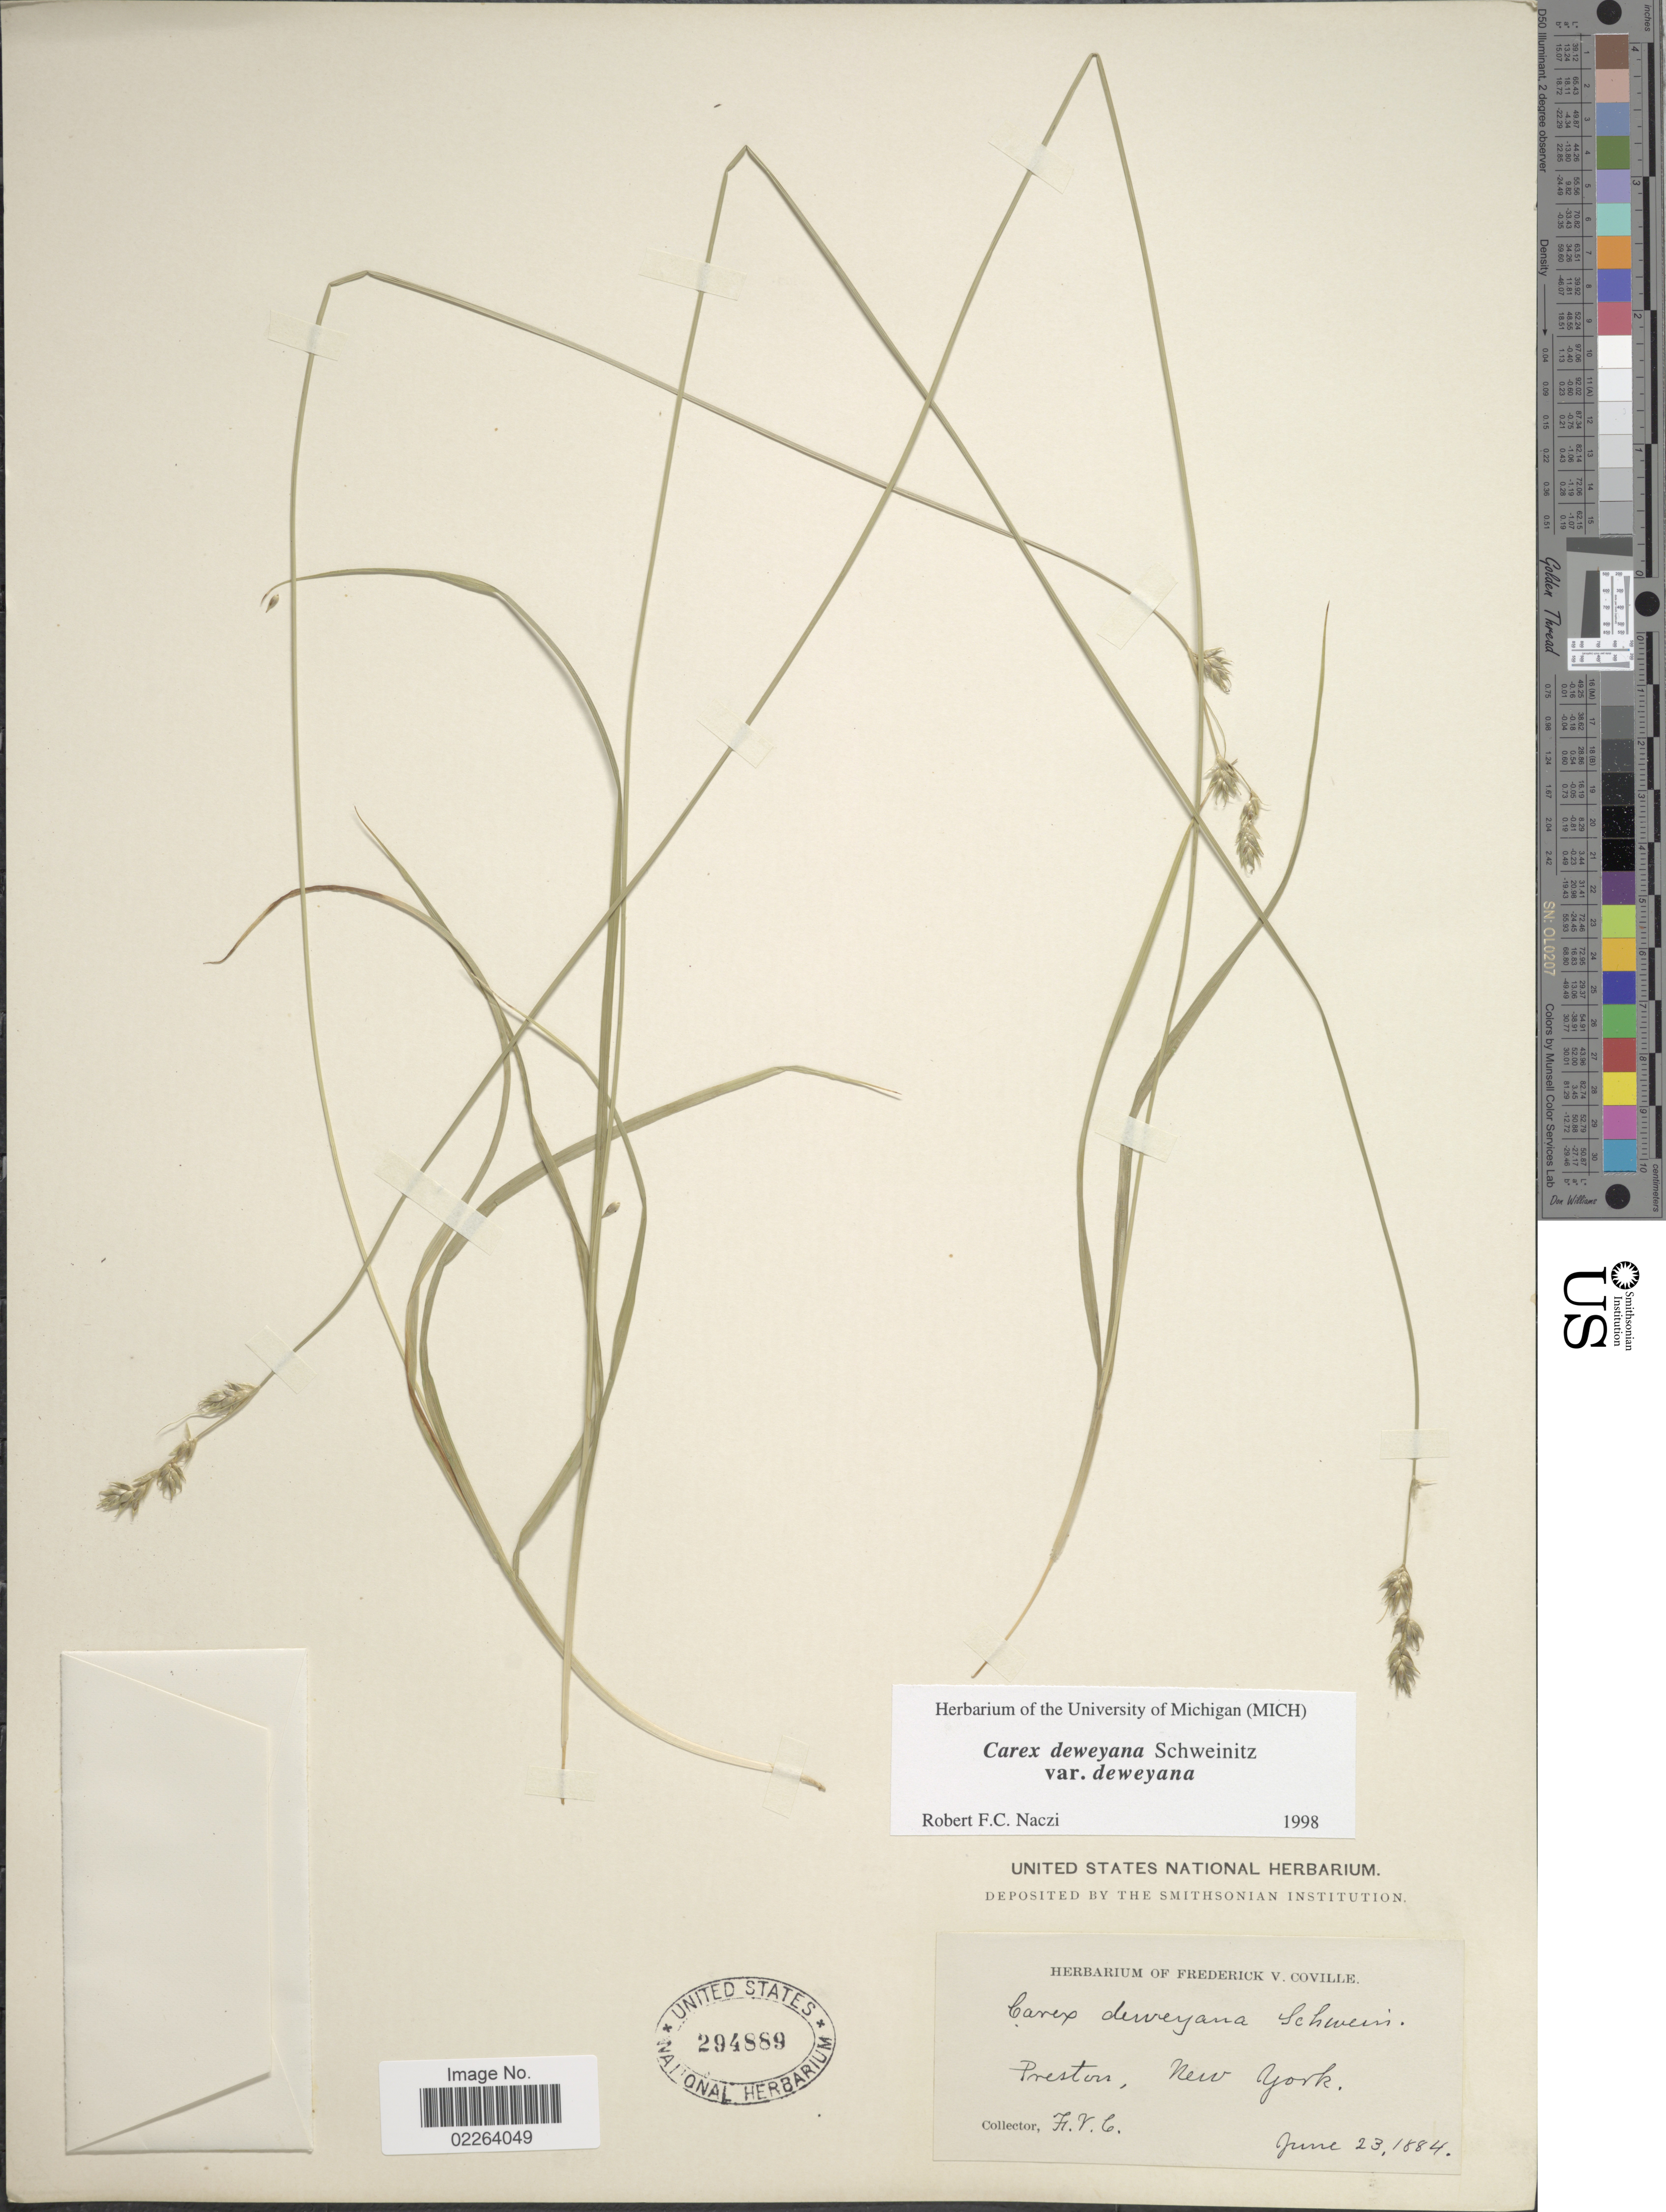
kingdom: Plantae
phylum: Tracheophyta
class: Liliopsida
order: Poales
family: Cyperaceae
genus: Carex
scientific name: Carex deweyana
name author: Schwein.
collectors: F. V. Coville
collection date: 1884-06-23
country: United States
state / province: New York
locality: Preston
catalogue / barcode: US 294889